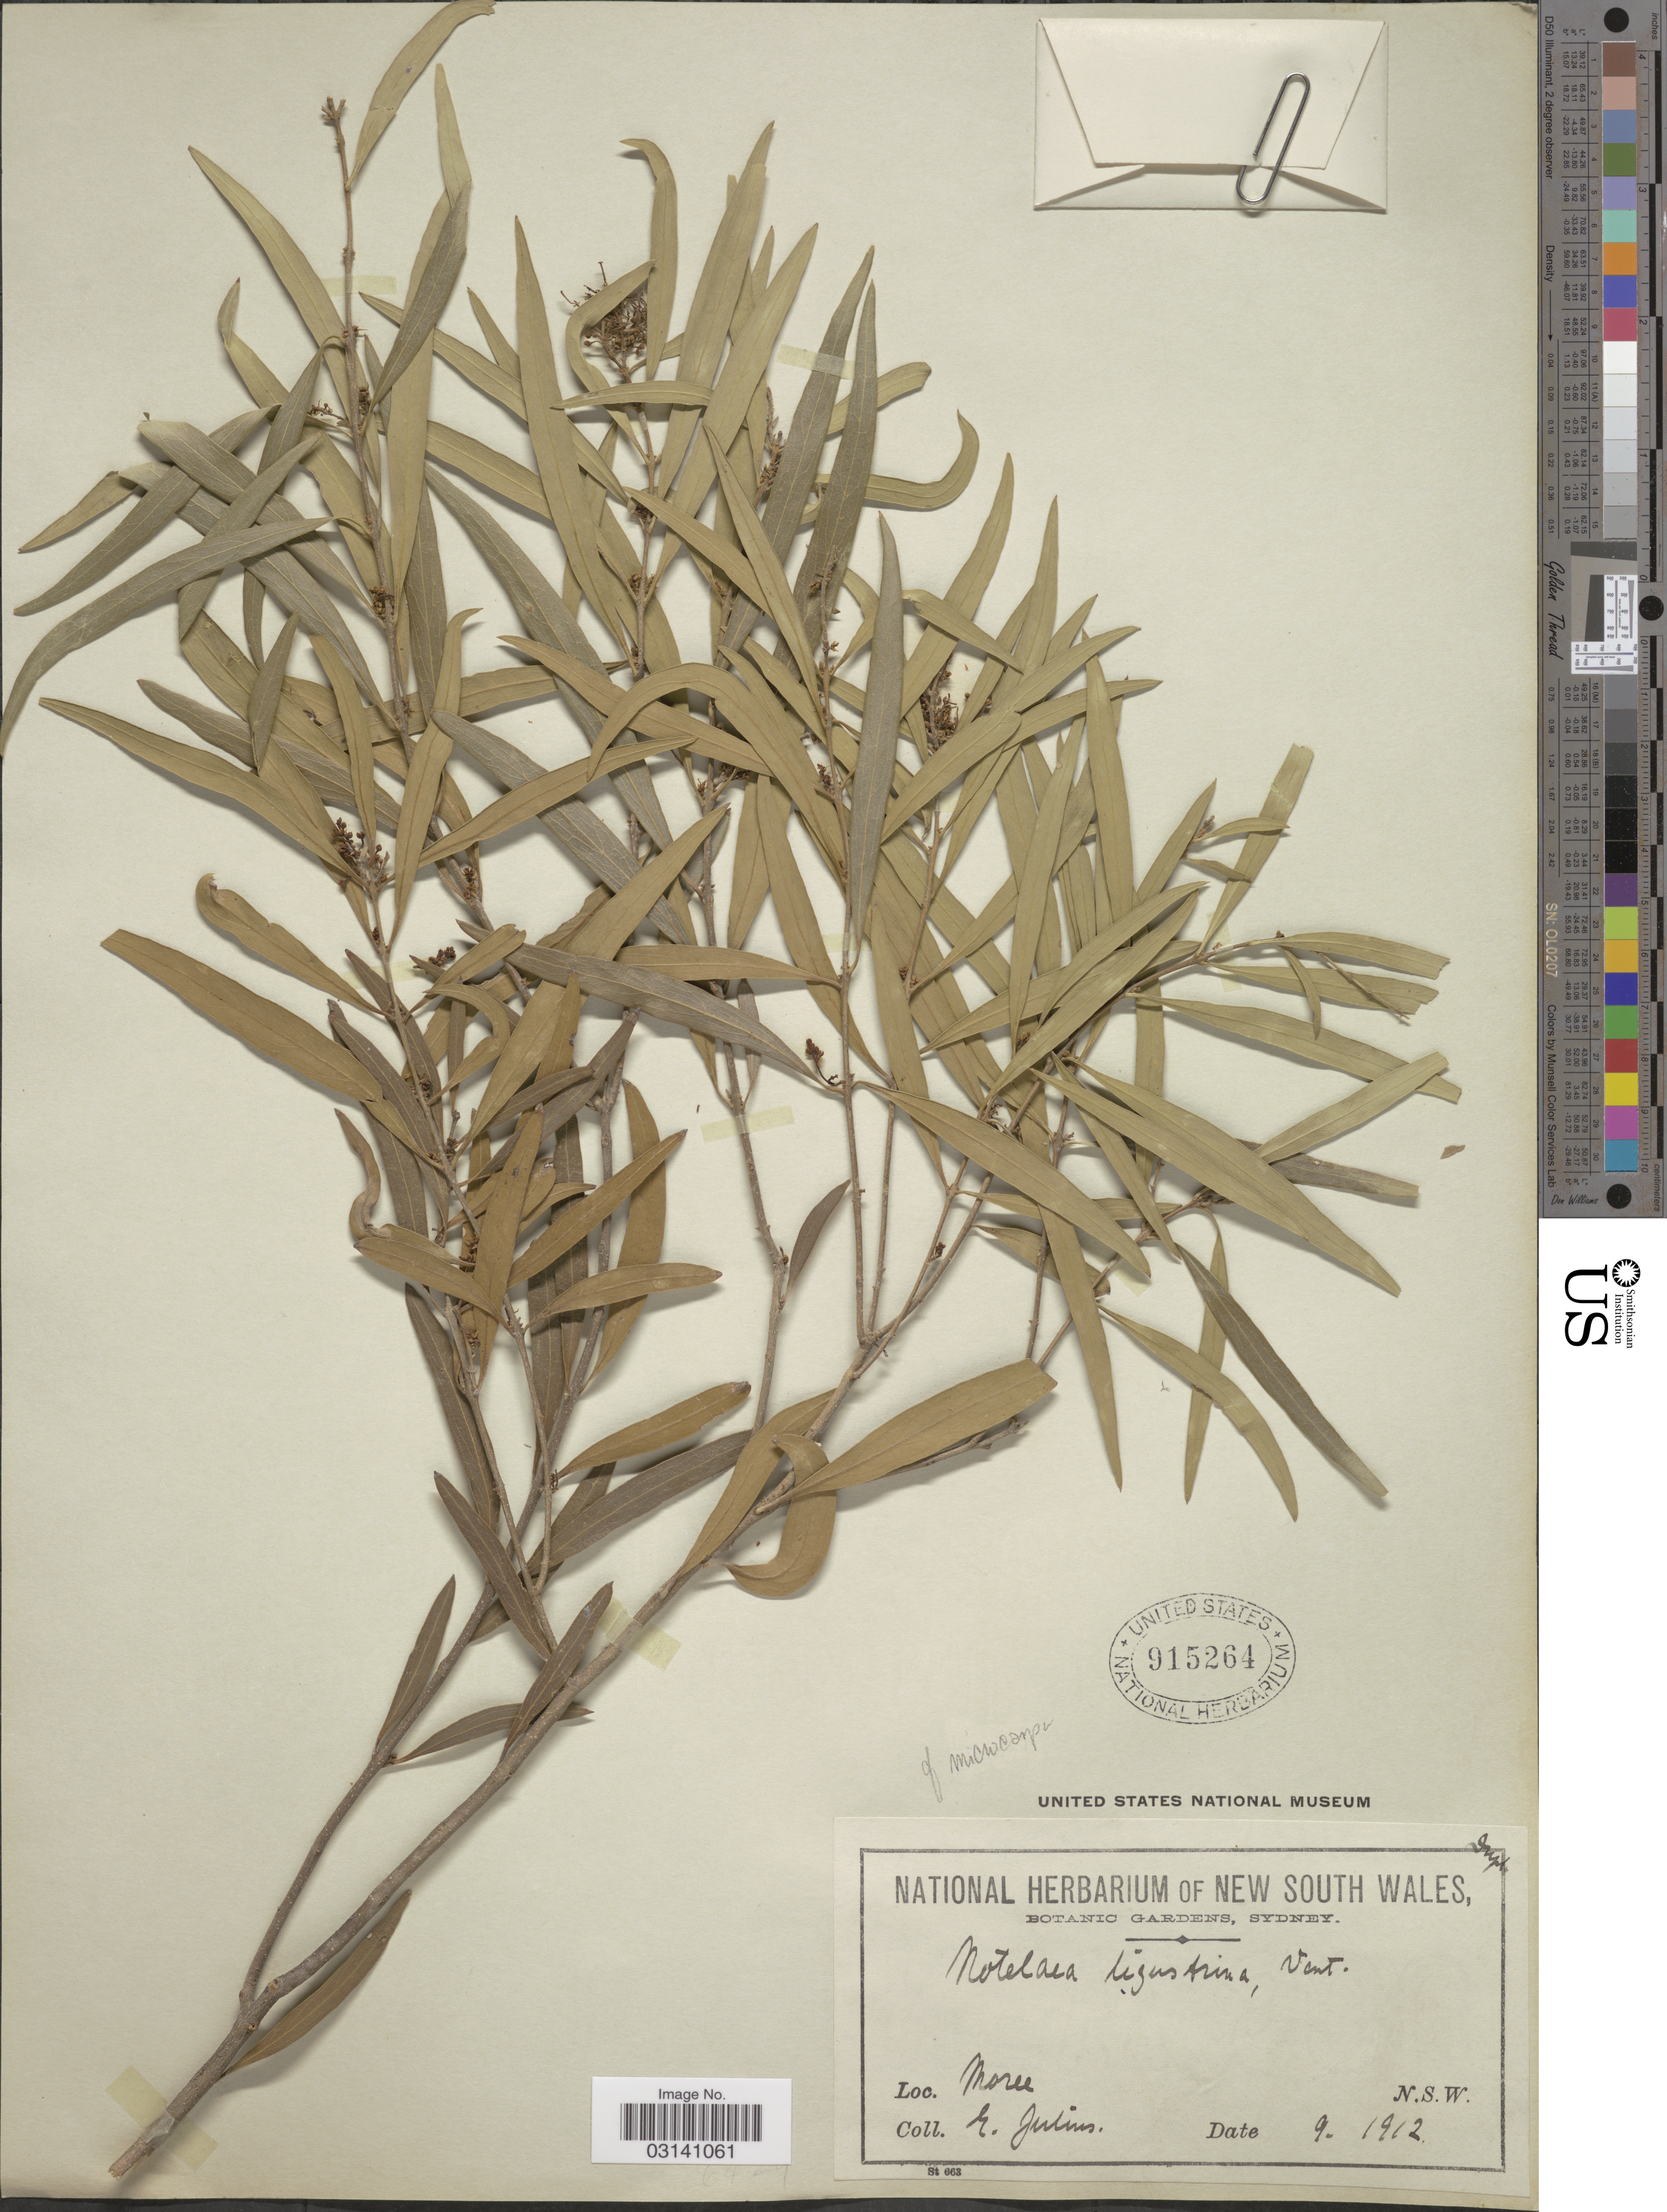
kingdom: Plantae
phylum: Tracheophyta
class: Magnoliopsida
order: Lamiales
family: Oleaceae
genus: Notelaea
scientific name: Notelaea microcarpa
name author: R. Br.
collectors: E. Julius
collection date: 1912-09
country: Australia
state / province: New South Wales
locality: Moree. N.S.W.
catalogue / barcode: US 915264